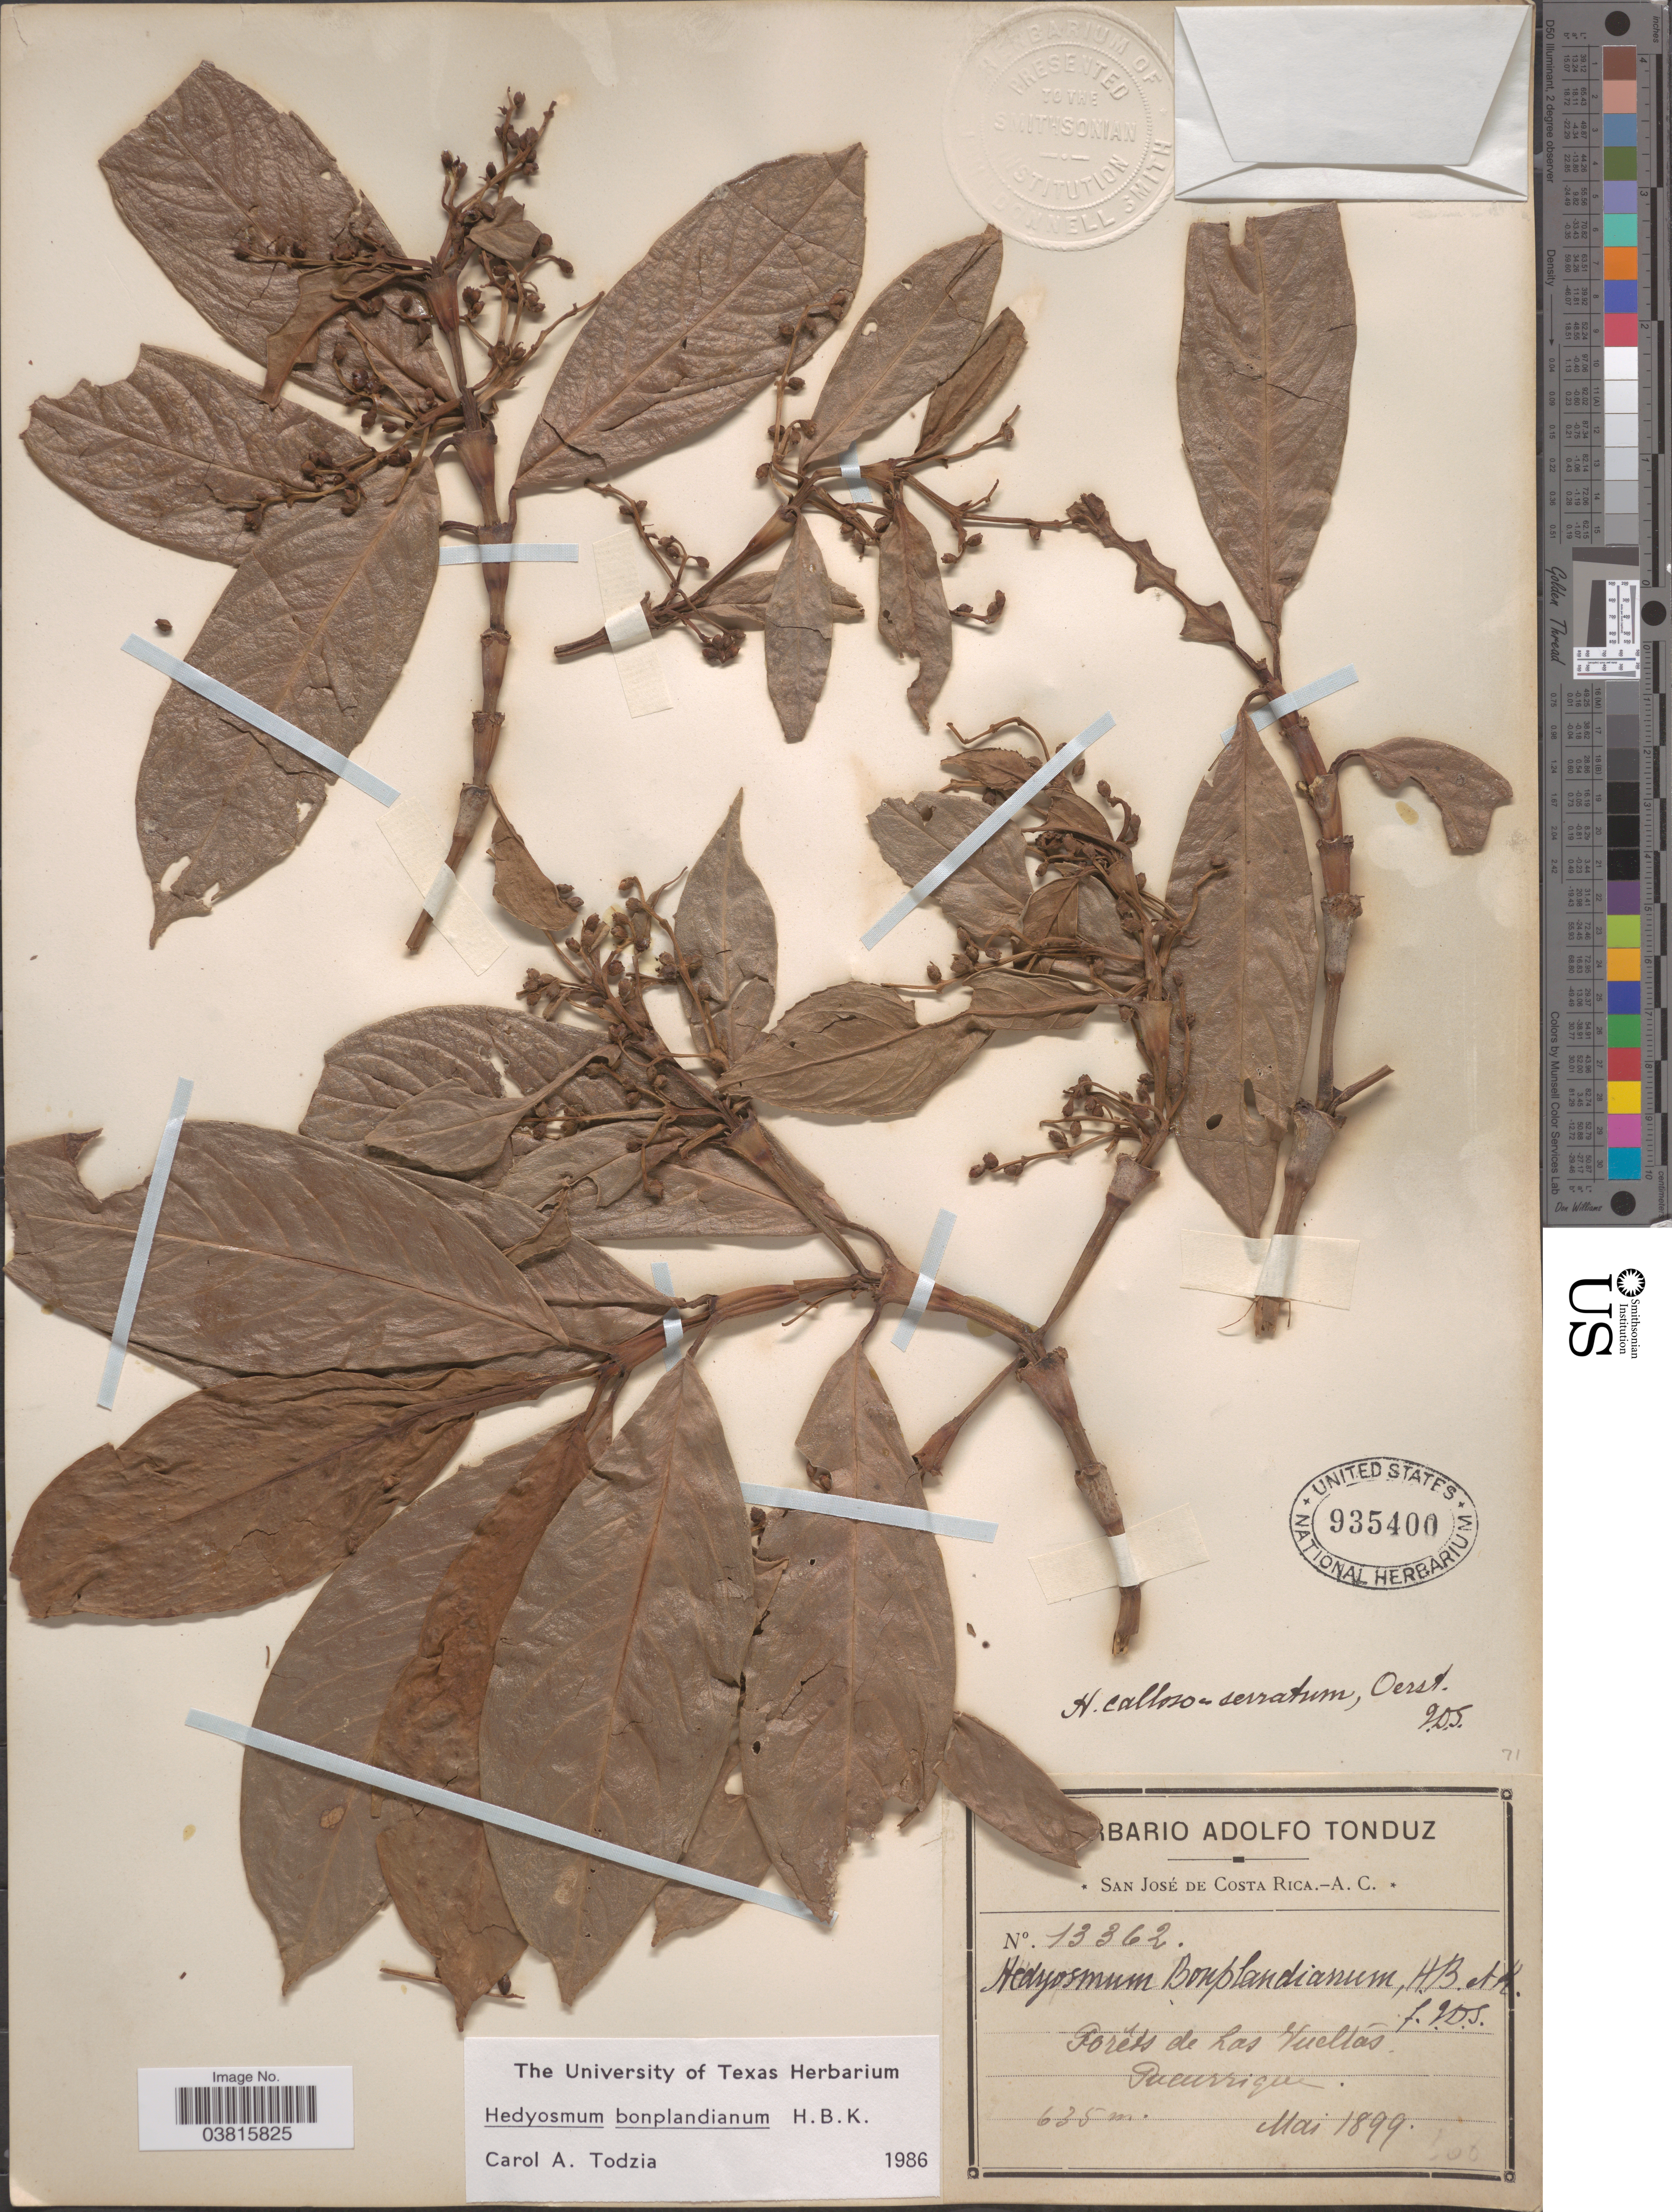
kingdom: Plantae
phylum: Tracheophyta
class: Magnoliopsida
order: Chloranthales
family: Chloranthaceae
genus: Hedyosmum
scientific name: Hedyosmum callososerratum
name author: Oerst.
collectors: ex Herb. Adolfo Tonduz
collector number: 13362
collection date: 1899-05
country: Costa Rica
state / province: San José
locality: Forêts de Las Vueltas. Tucurrique.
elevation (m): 635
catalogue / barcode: US 935400